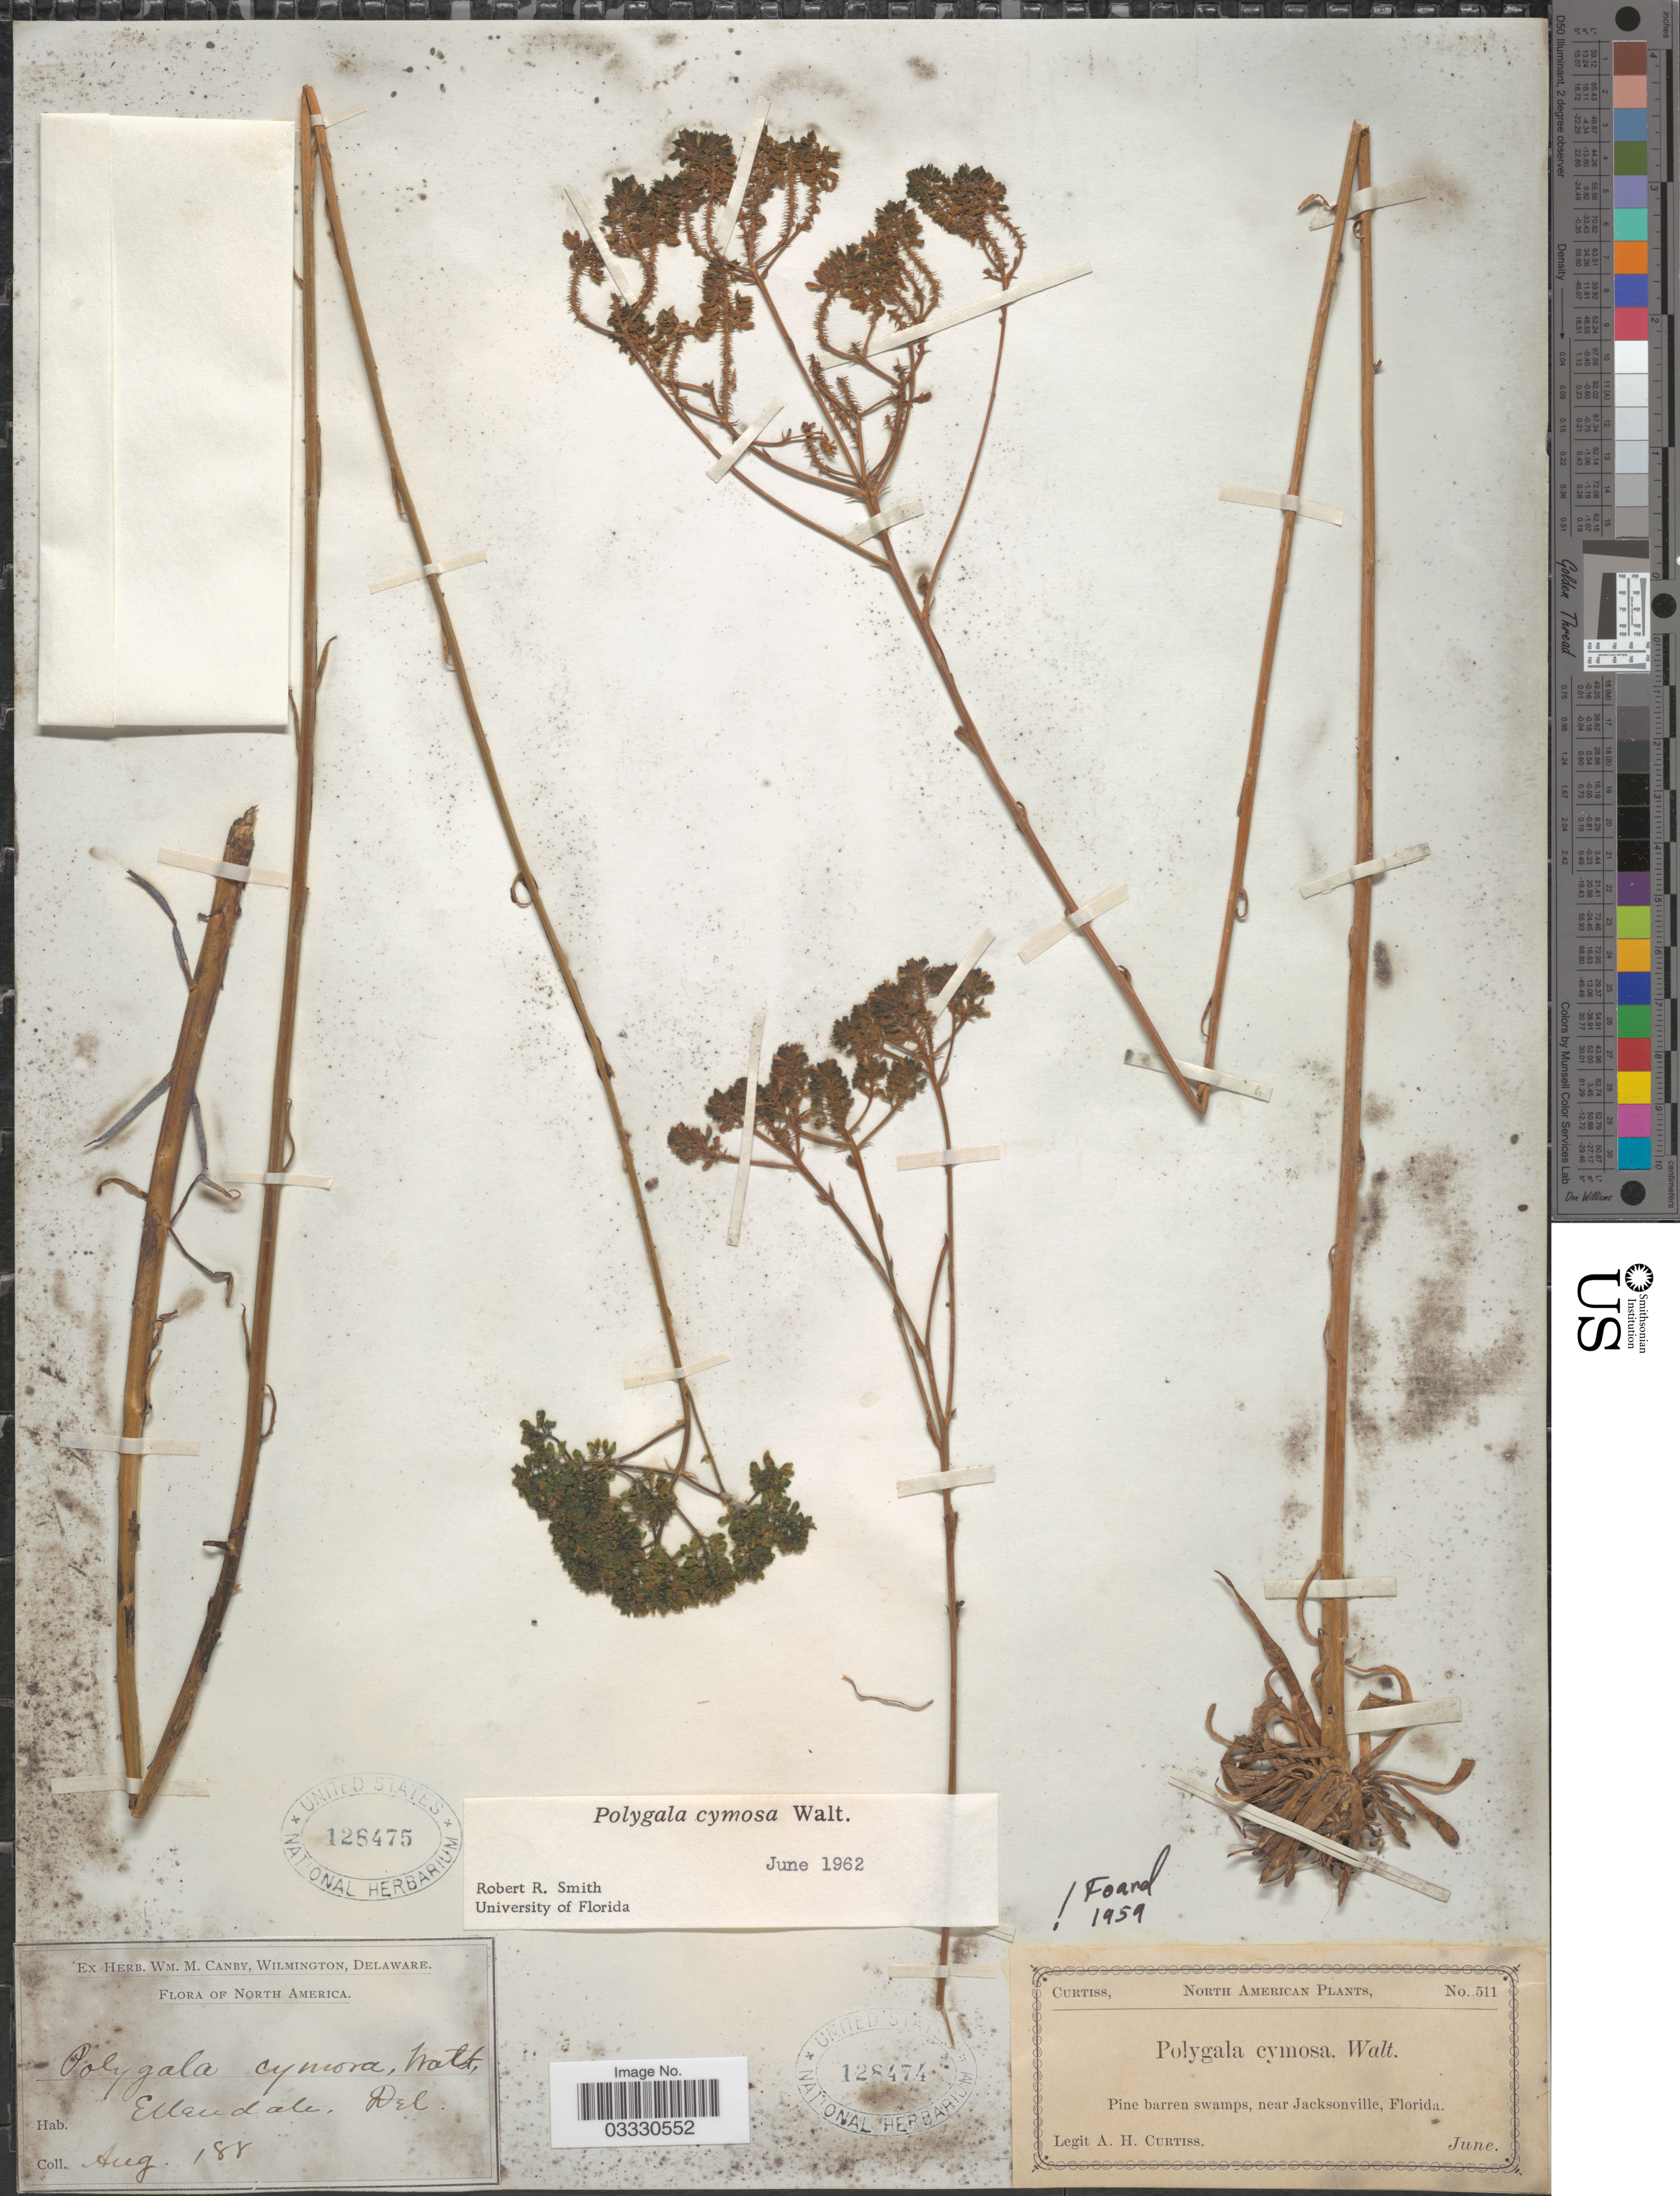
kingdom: Plantae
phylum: Tracheophyta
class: Magnoliopsida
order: Fabales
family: Polygalaceae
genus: Polygala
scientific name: Polygala cymosa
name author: Walter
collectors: ex herb. W.M. Canby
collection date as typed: Aug. 188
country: United States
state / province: Delaware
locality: Ellendale.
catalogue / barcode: US 128475-2